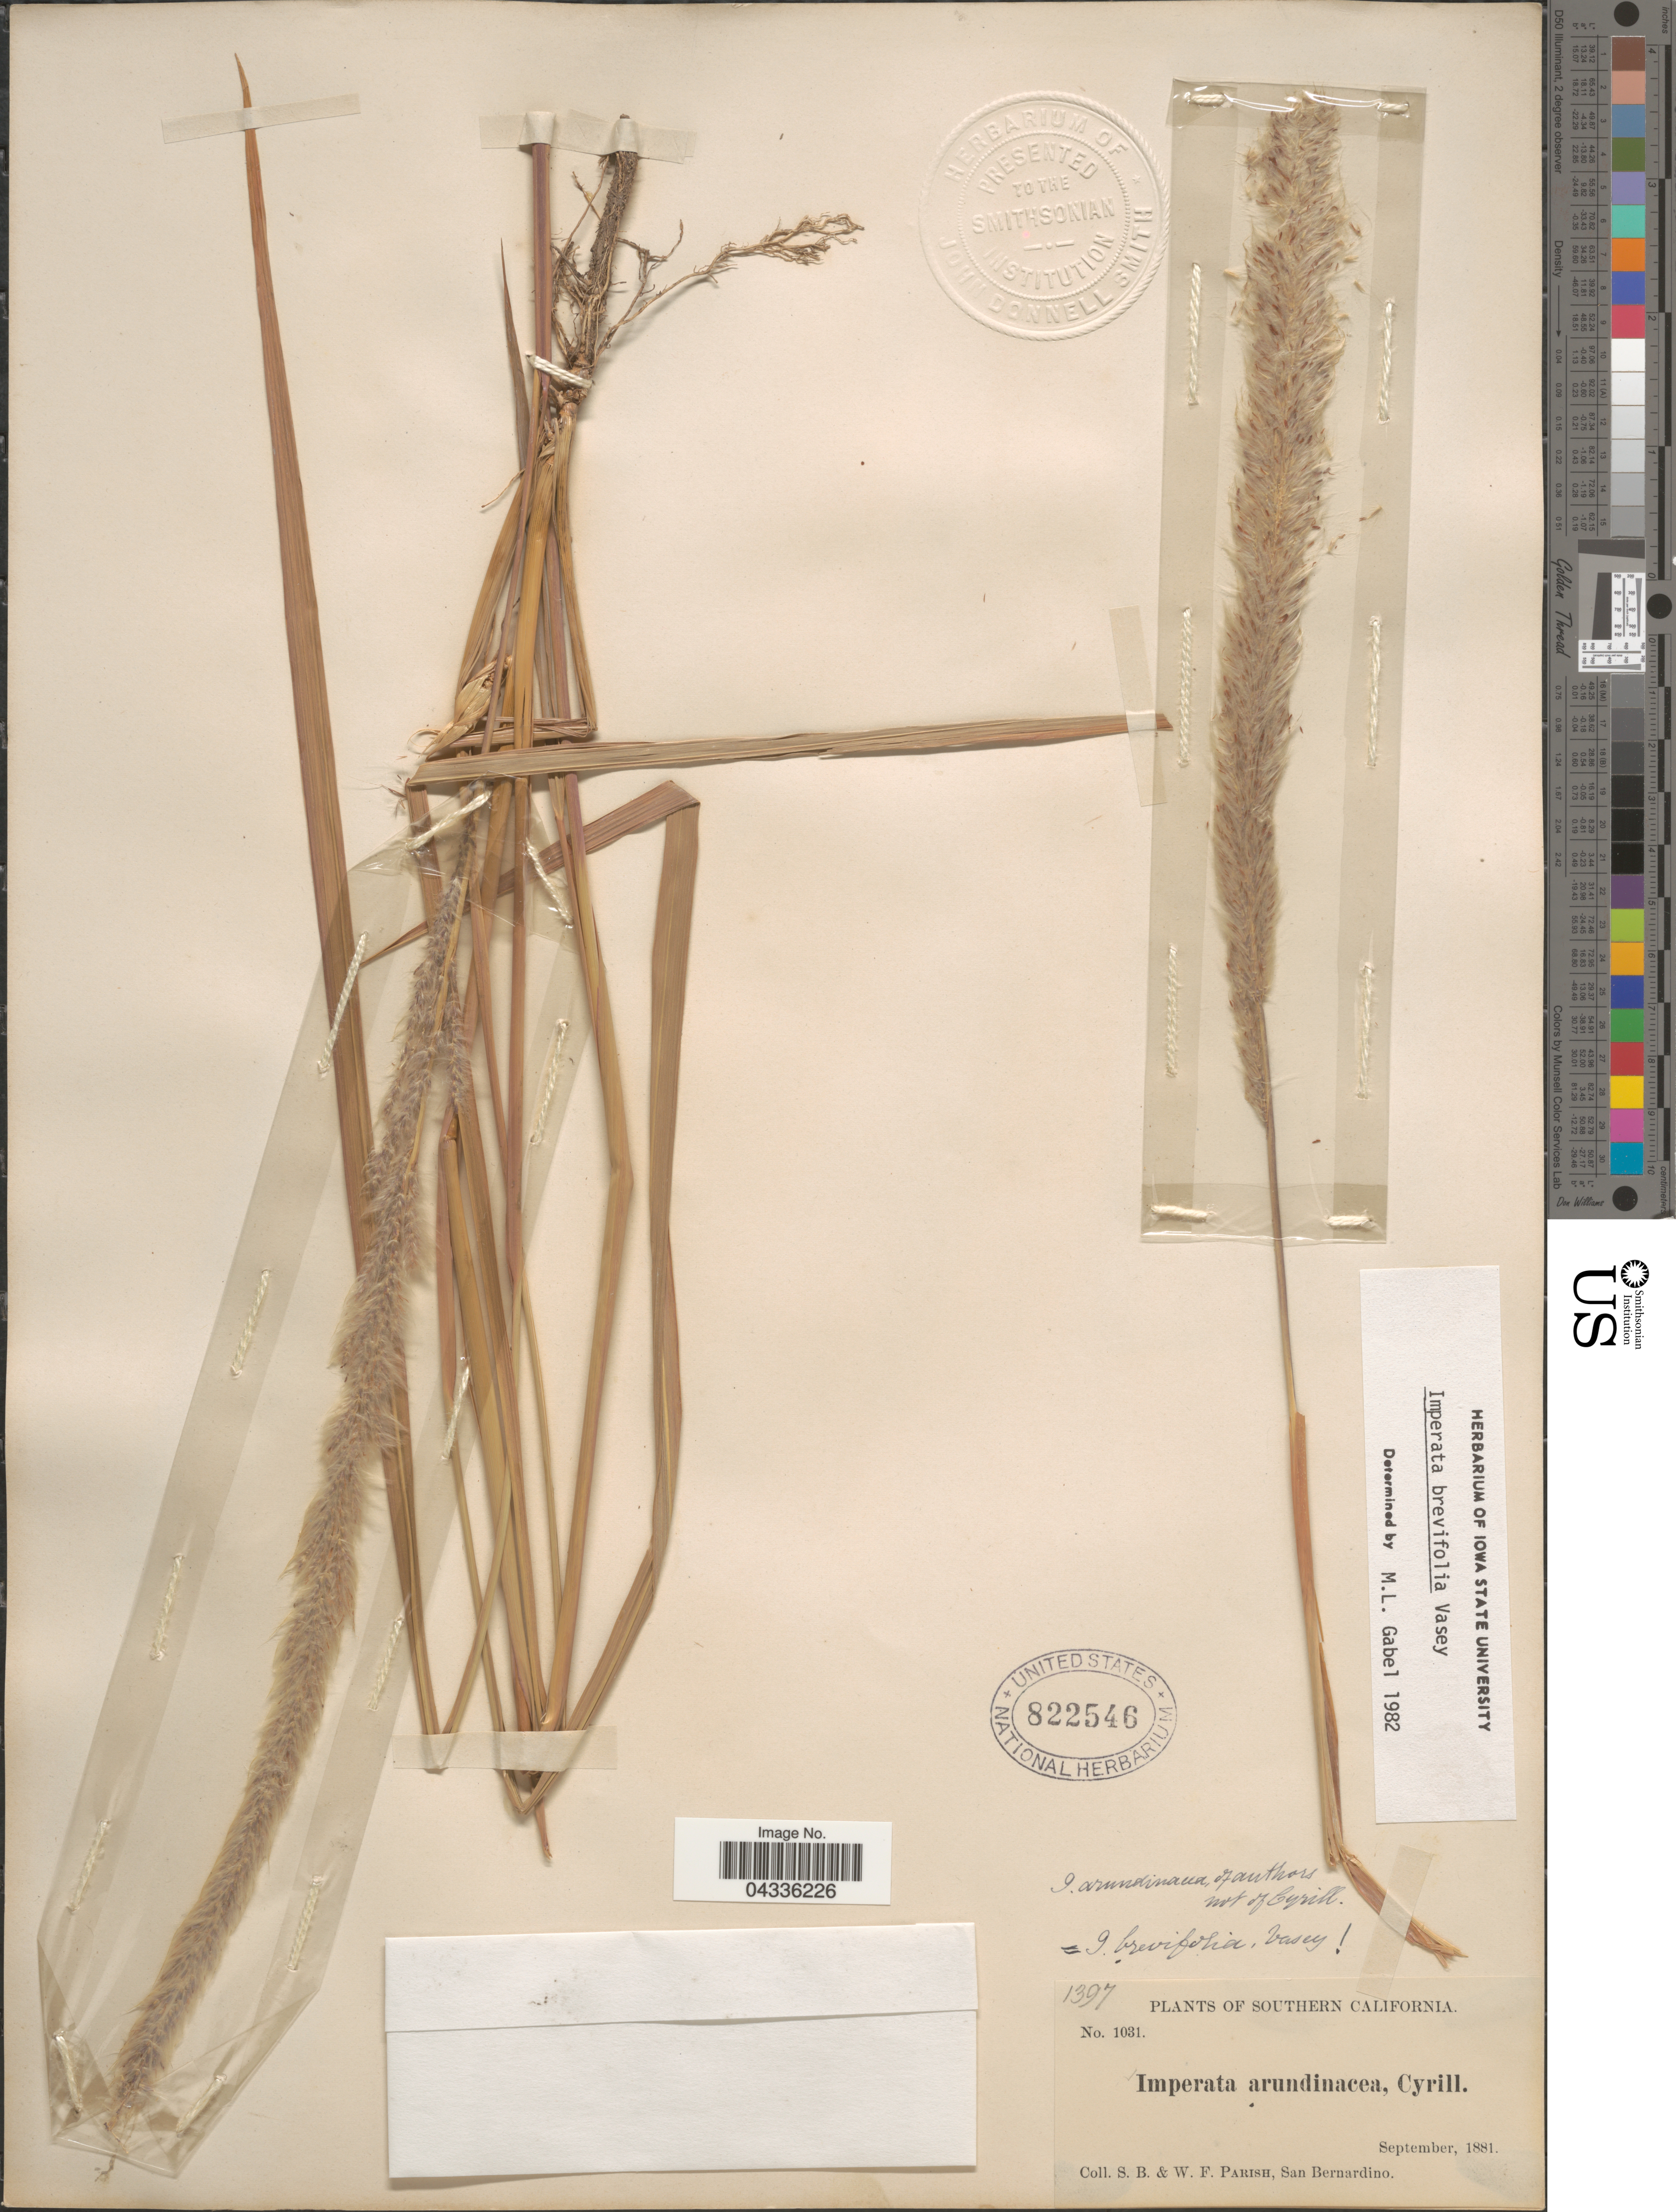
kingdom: Plantae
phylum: Tracheophyta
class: Liliopsida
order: Poales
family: Poaceae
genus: Imperata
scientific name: Imperata brevifolia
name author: Vasey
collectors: S. B. Parish & W. F. Parish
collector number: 1397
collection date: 1881-09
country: United States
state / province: California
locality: Southern California.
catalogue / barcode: US 822546